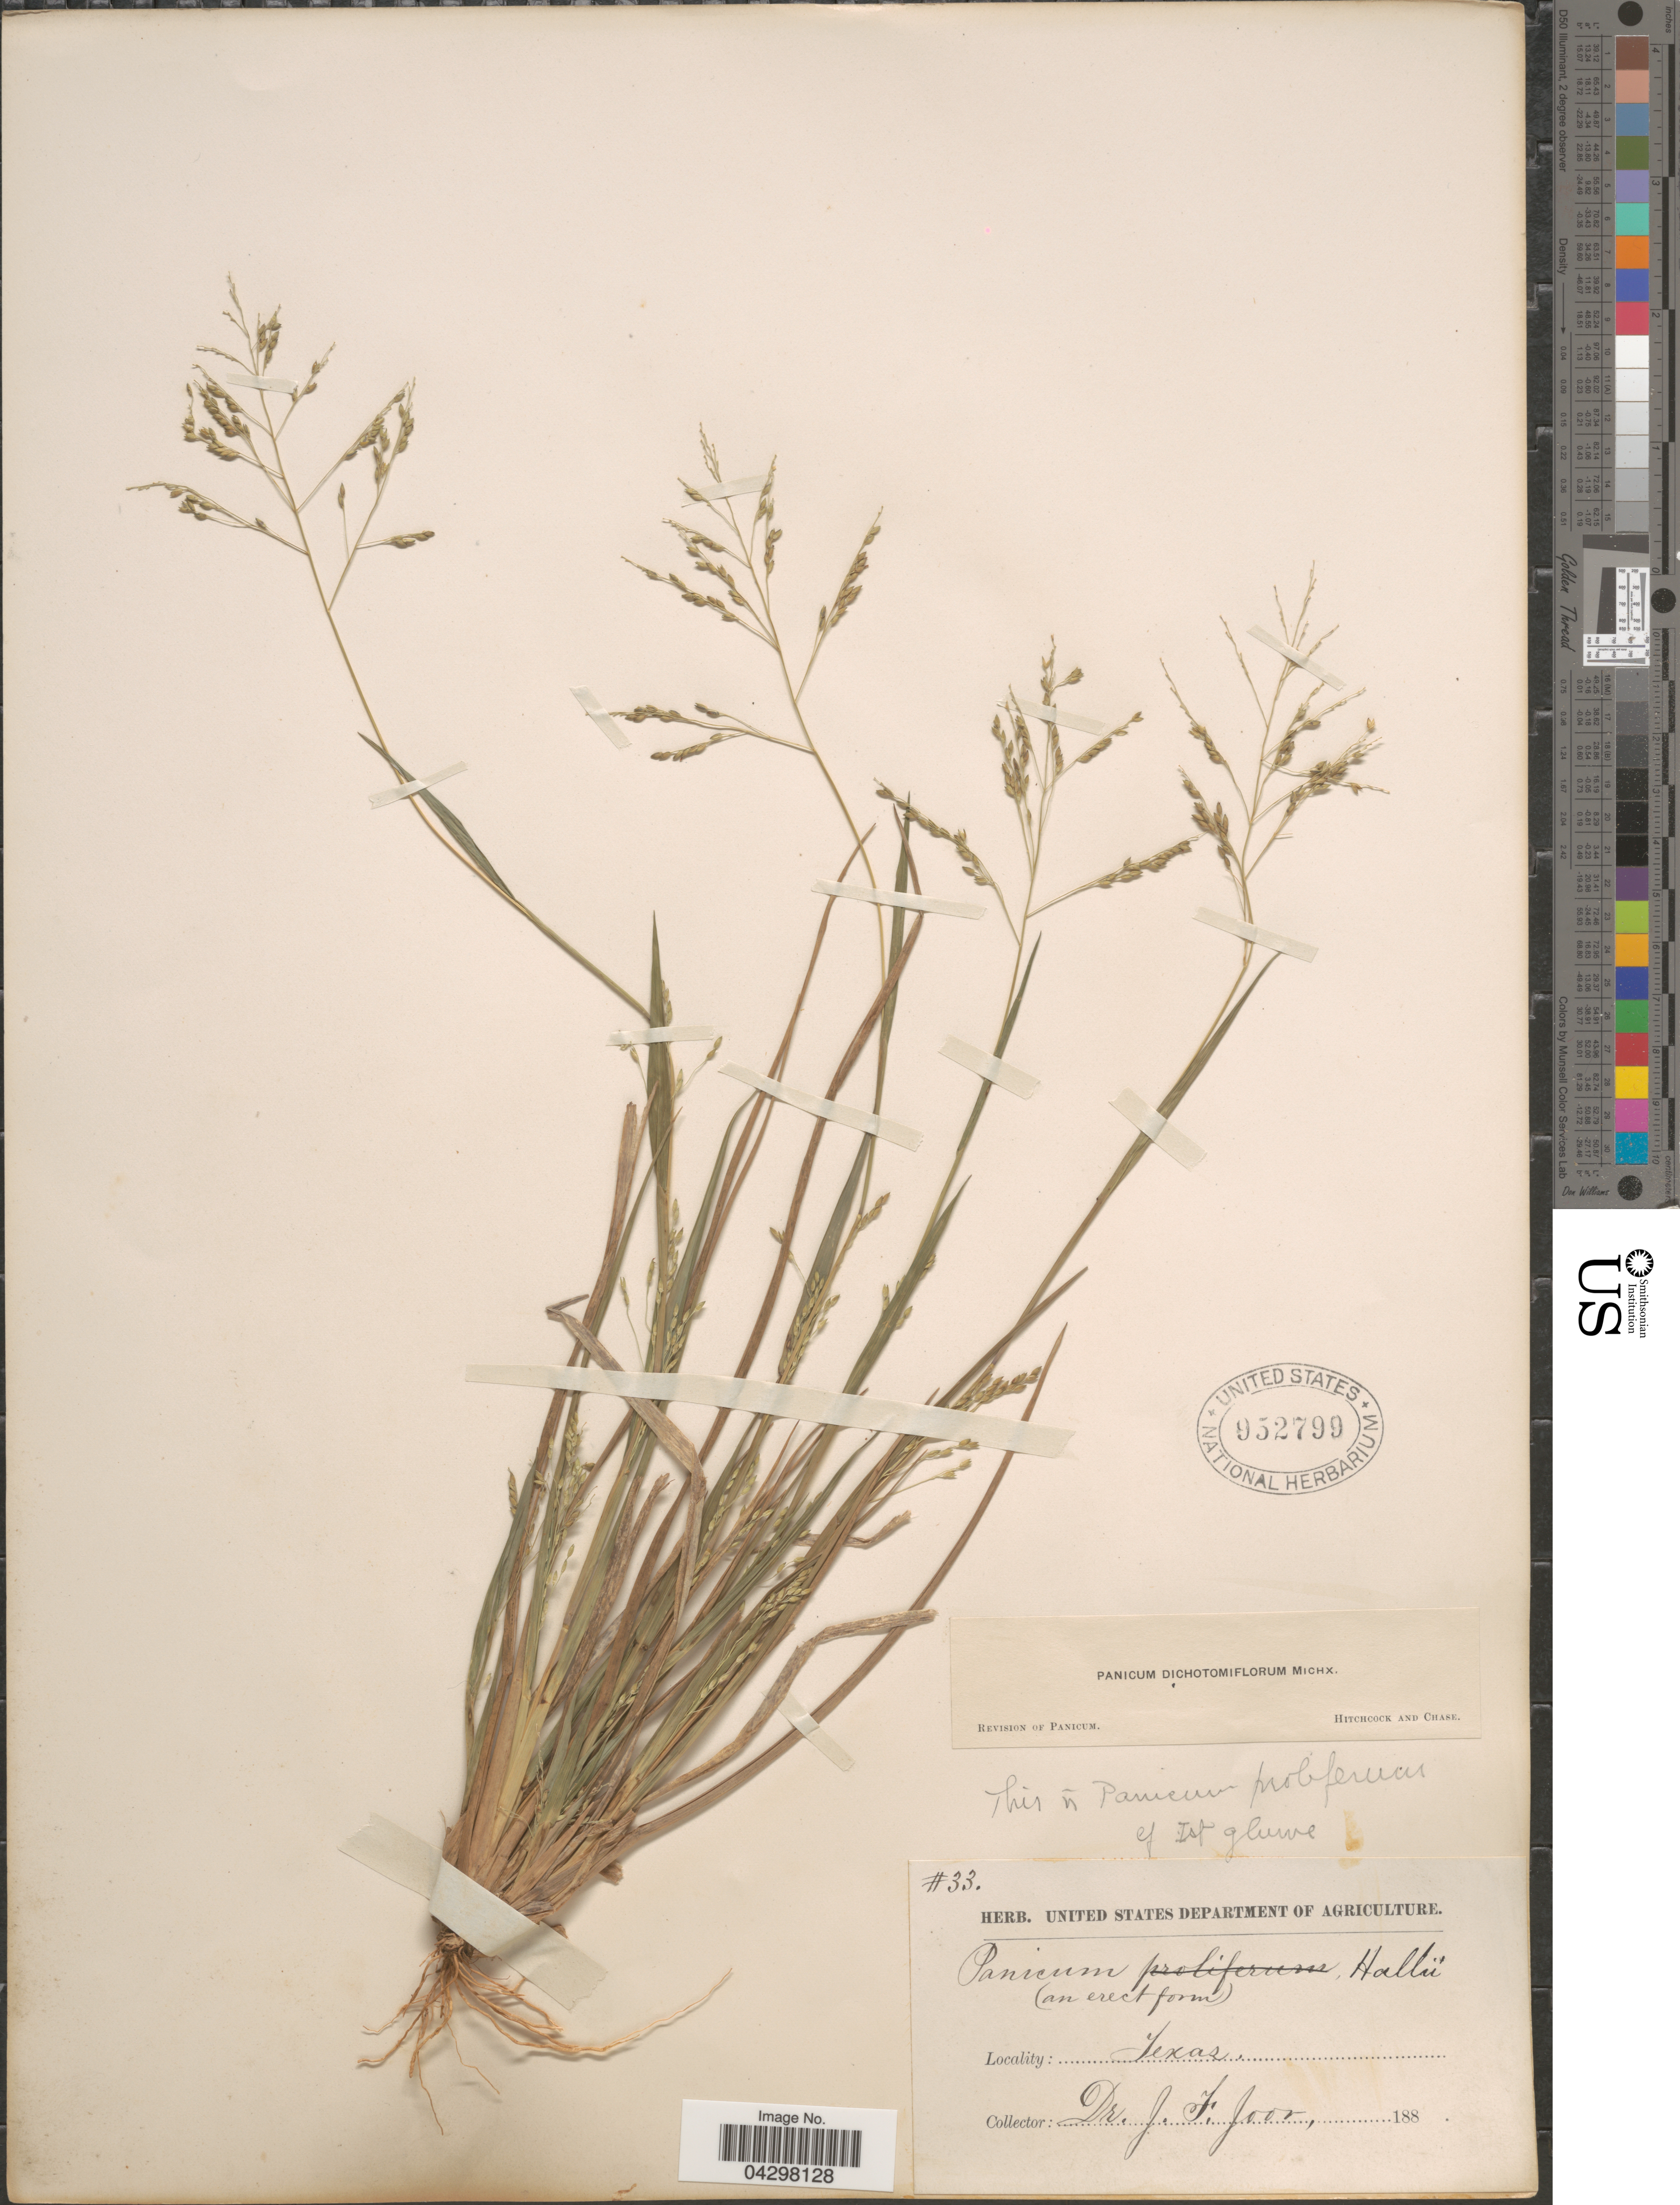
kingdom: Plantae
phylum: Tracheophyta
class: Liliopsida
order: Poales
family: Poaceae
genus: Panicum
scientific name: Panicum dichotomiflorum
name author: Michx.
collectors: J. F. Joor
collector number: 33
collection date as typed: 188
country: United States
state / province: Texas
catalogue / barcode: US 952799